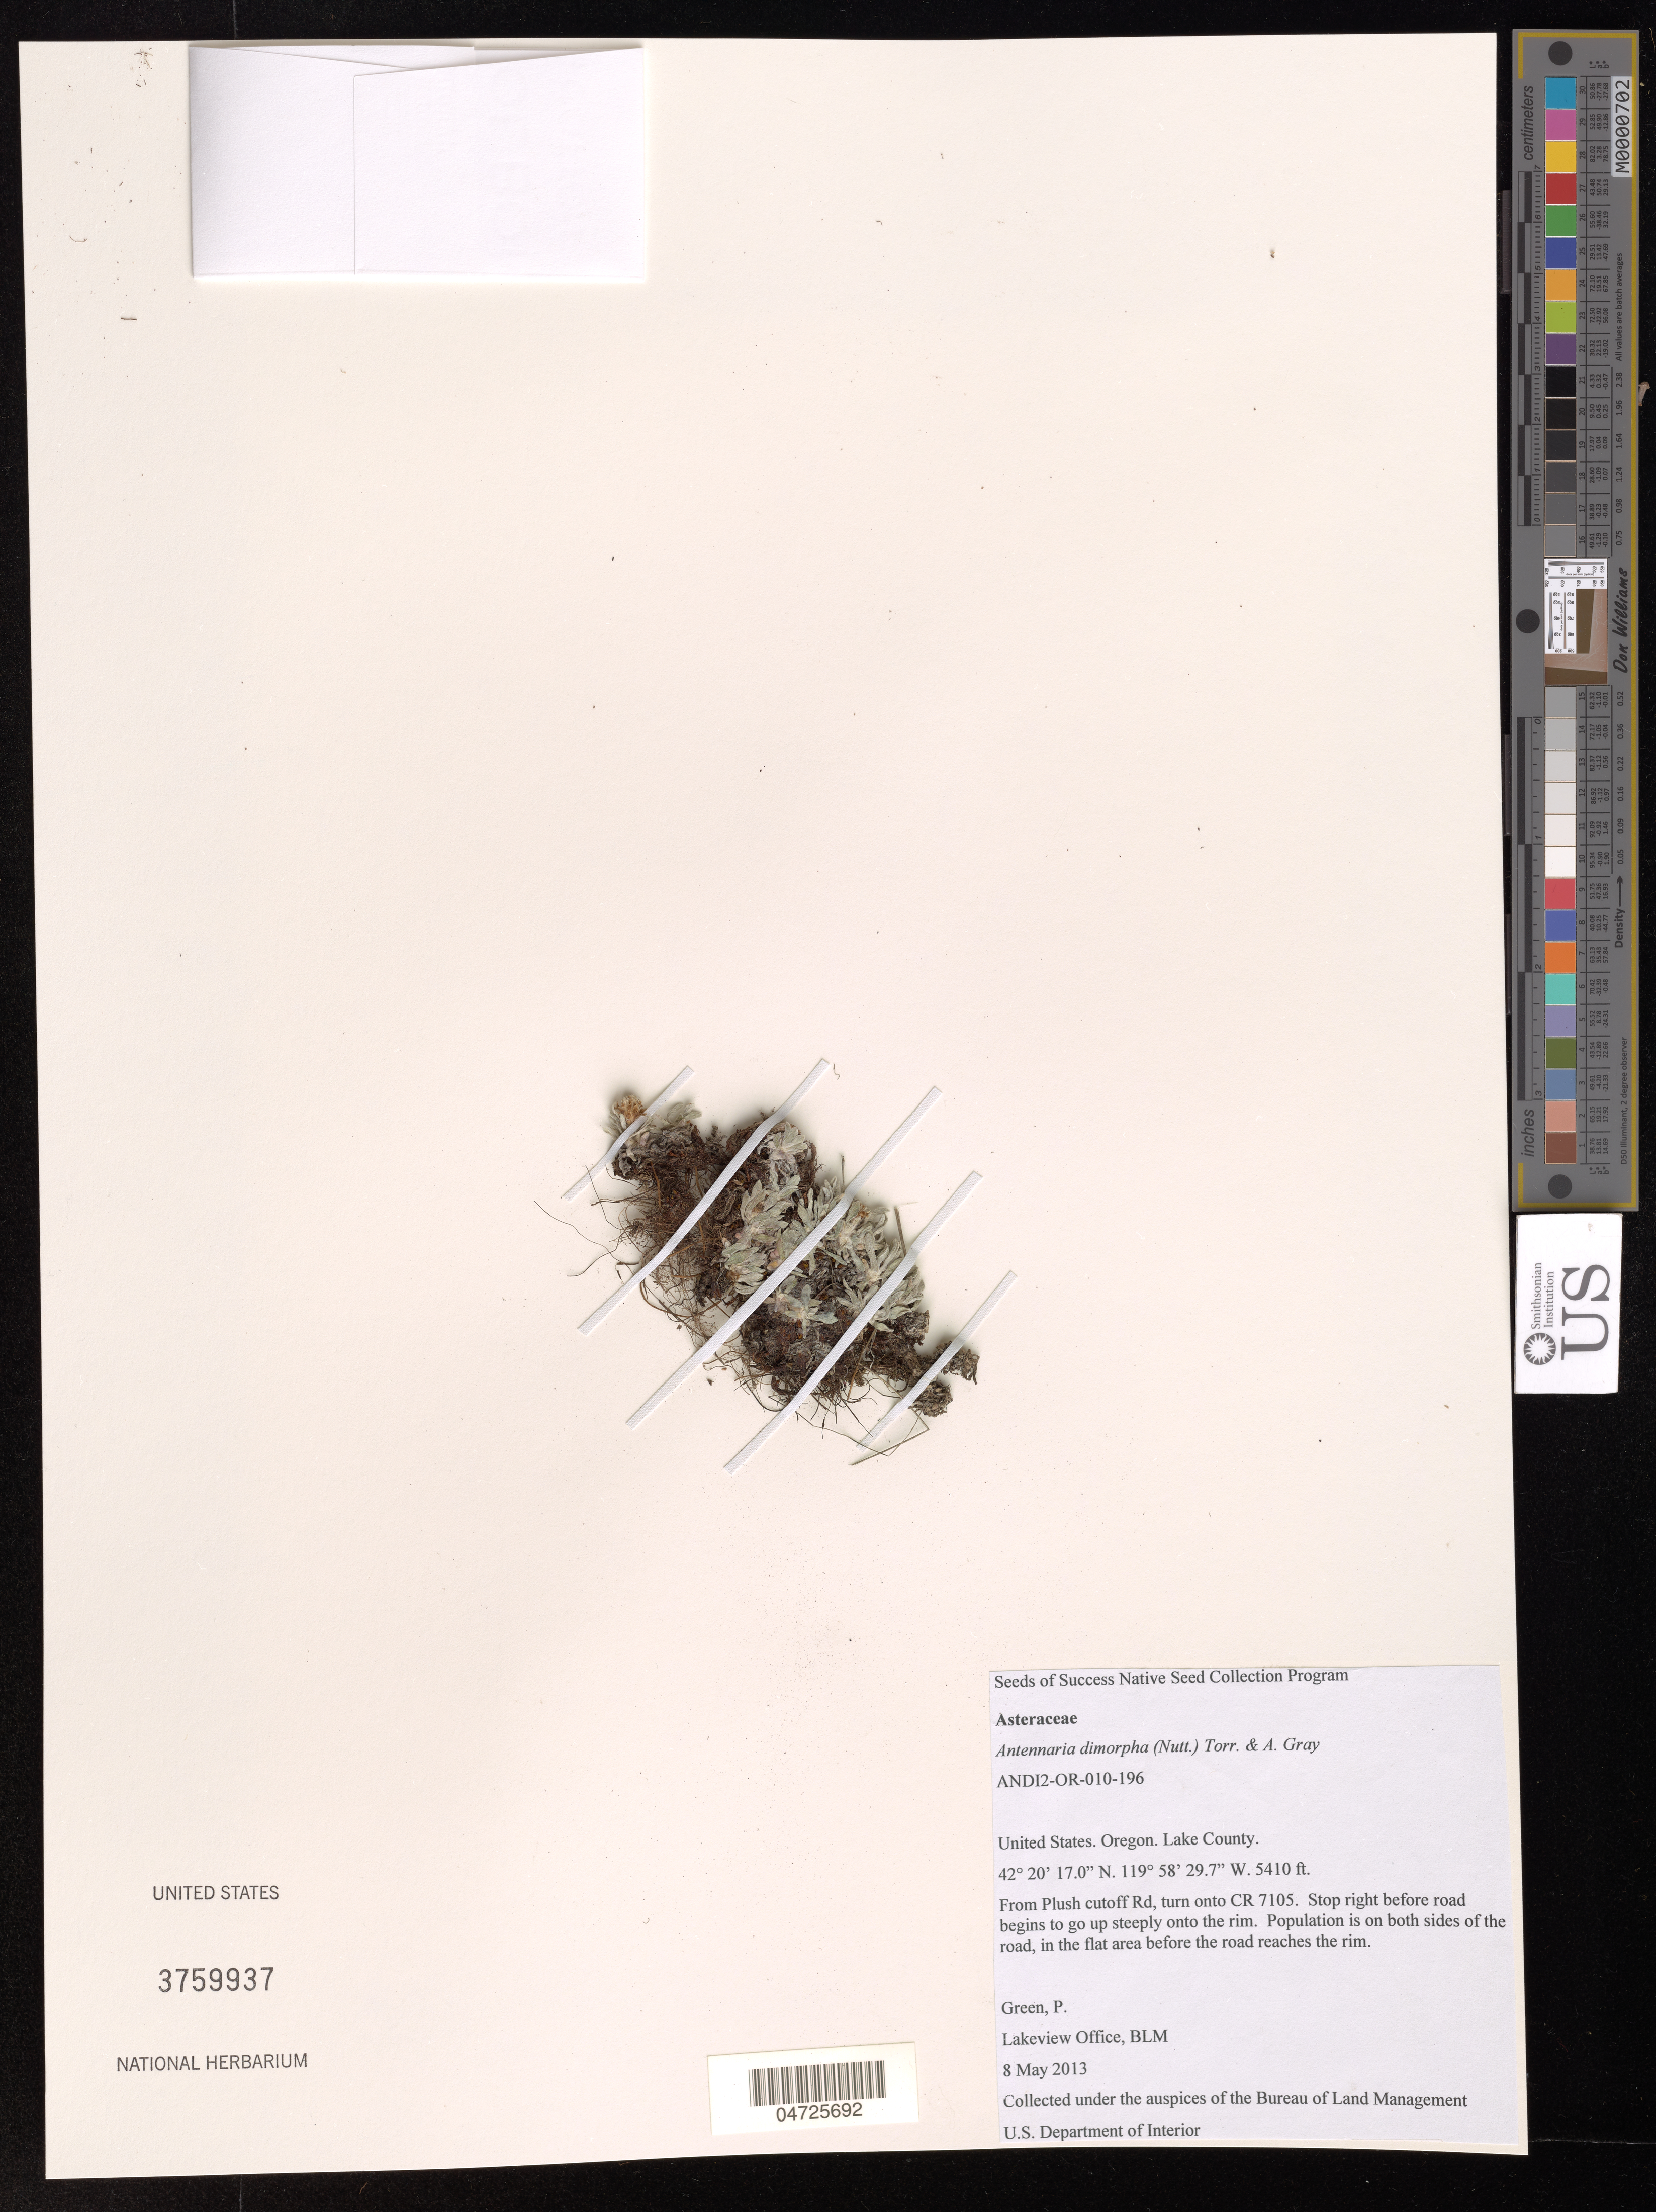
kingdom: Plantae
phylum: Tracheophyta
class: Magnoliopsida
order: Asterales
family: Asteraceae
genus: Antennaria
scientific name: Antennaria dimorpha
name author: (Nutt.) Torr. & A. Gray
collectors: P. Green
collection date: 2013-05-08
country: United States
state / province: Oregon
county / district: Lake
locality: Lake County. From Plush cutoff Rd, turn onto CR 7105.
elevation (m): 1649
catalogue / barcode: US 3759937